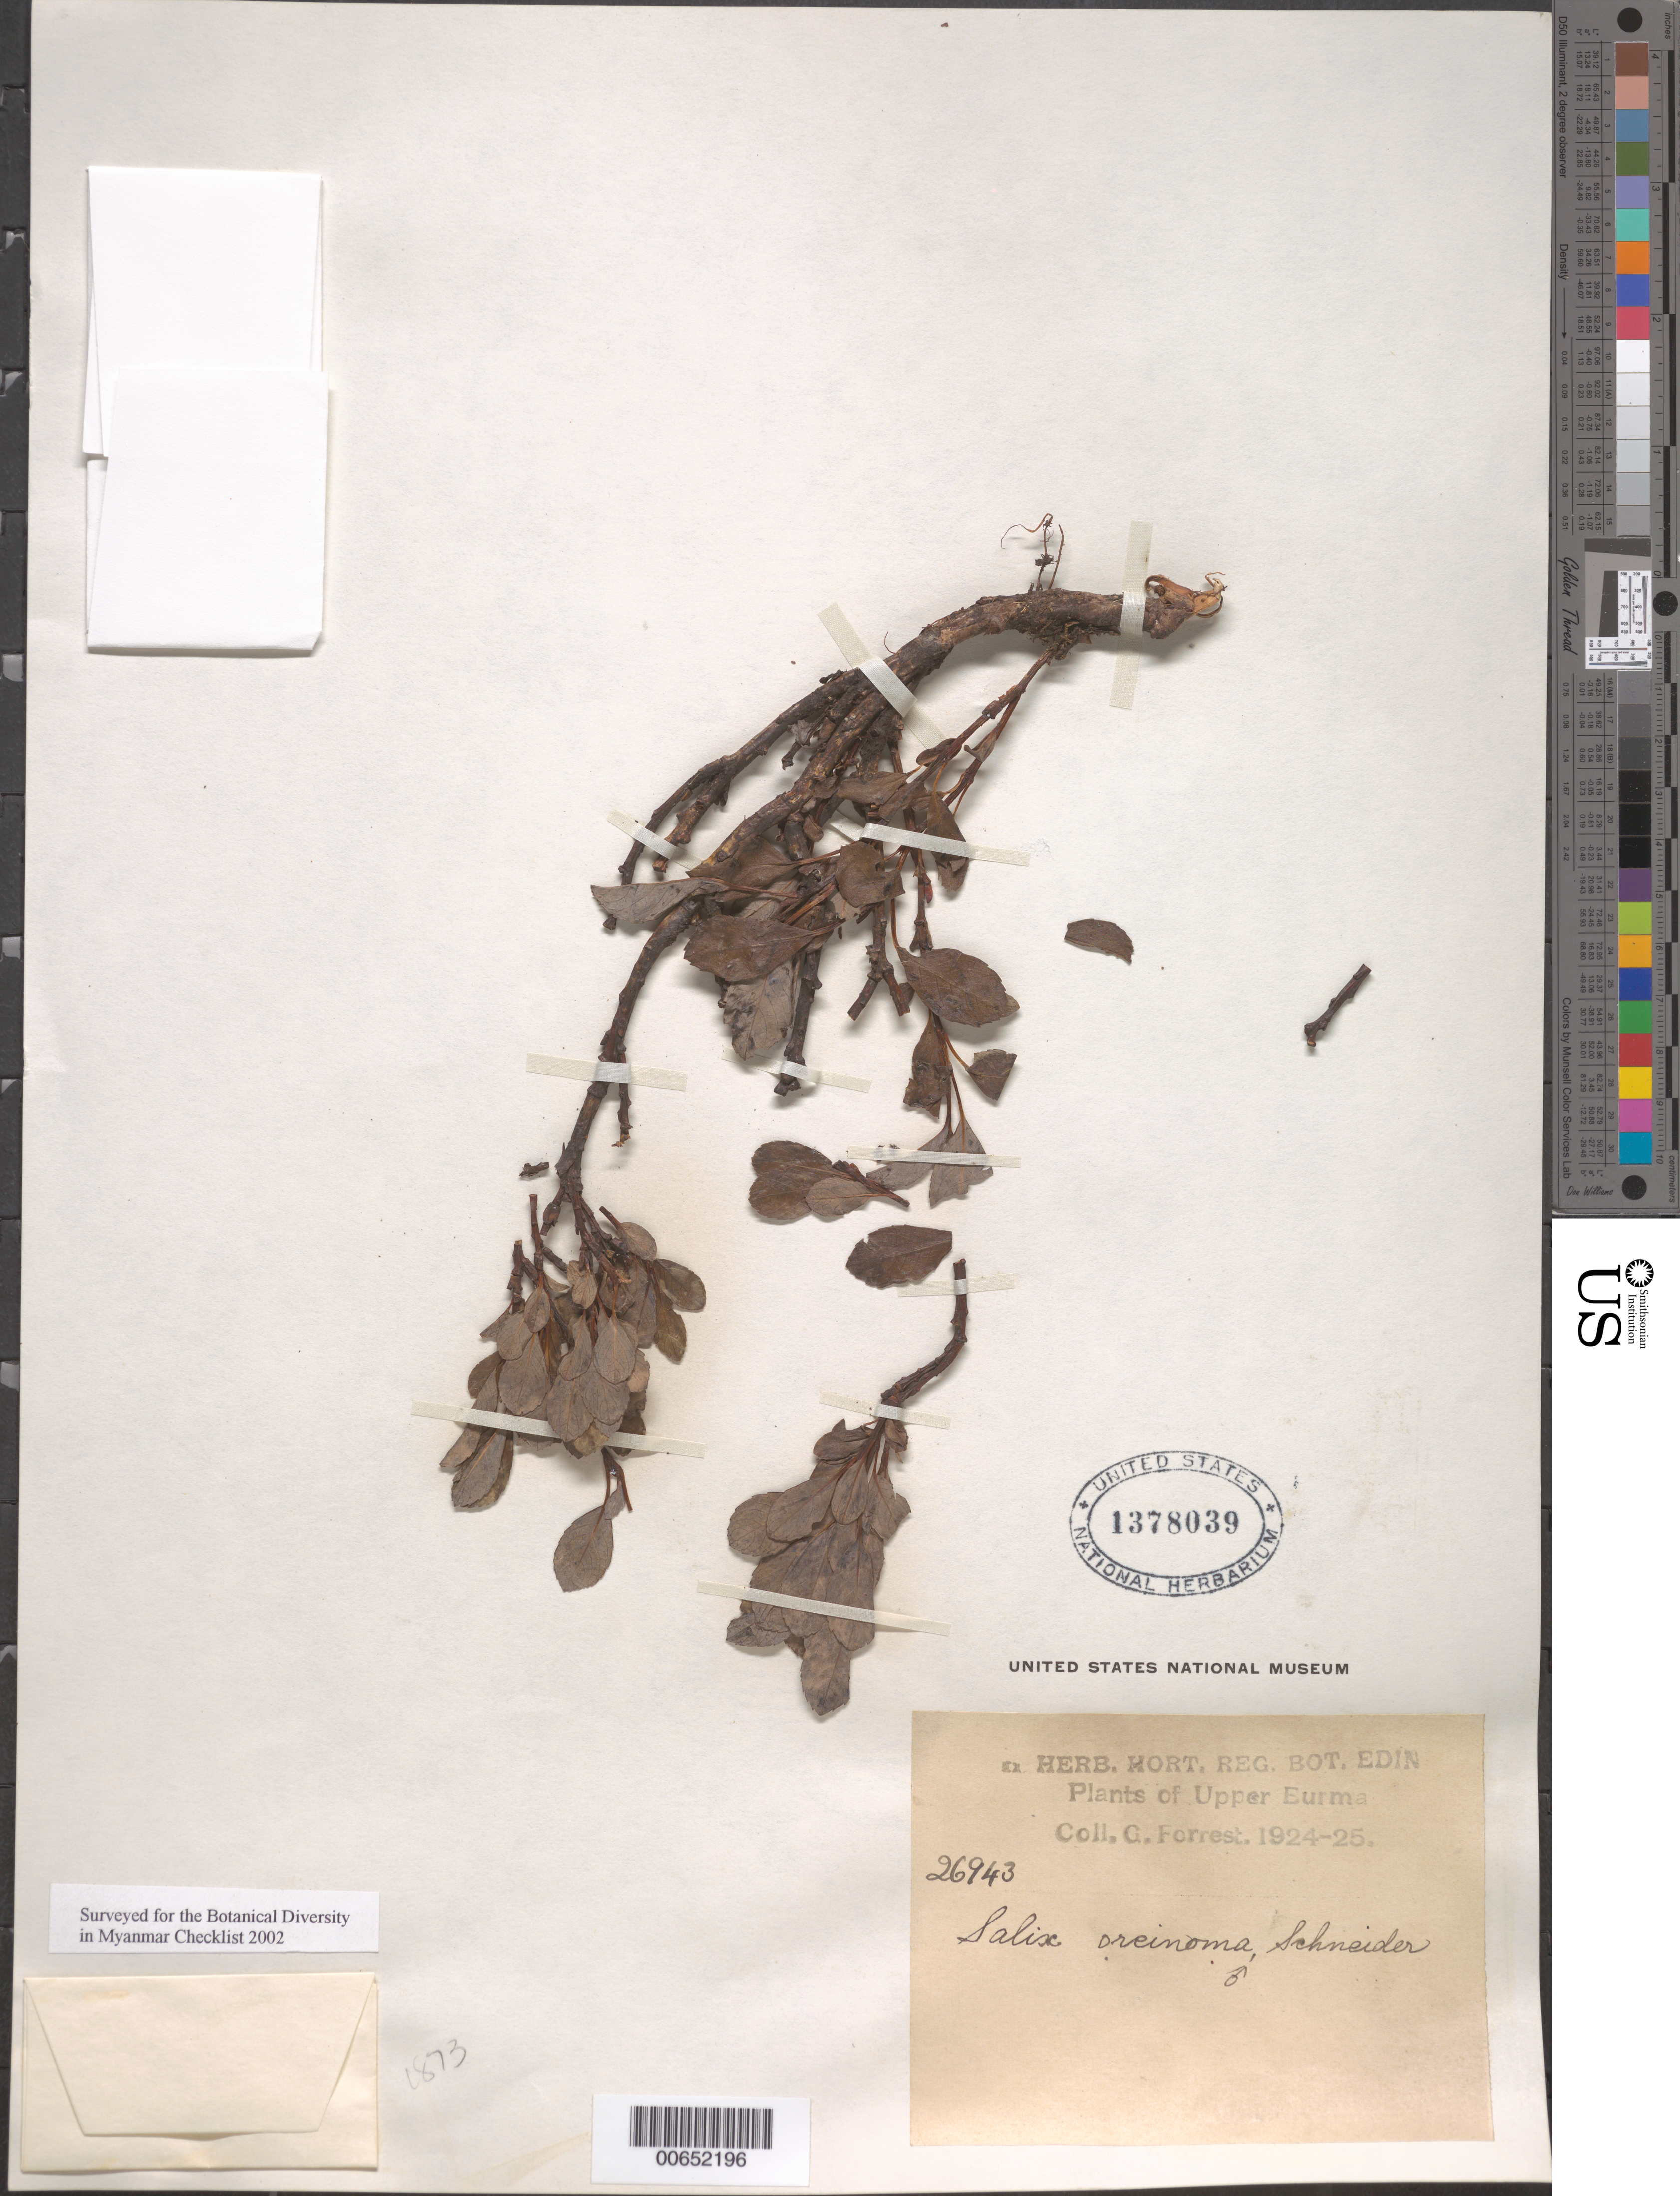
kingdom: Plantae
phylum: Tracheophyta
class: Magnoliopsida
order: Malpighiales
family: Salicaceae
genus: Salix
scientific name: Salix oreinoma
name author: C.K. Schneid.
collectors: G. Forrest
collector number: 26943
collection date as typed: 1924 to -- --- 1925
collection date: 1924/1925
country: Myanmar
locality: Upper Burma.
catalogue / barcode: US 1378039